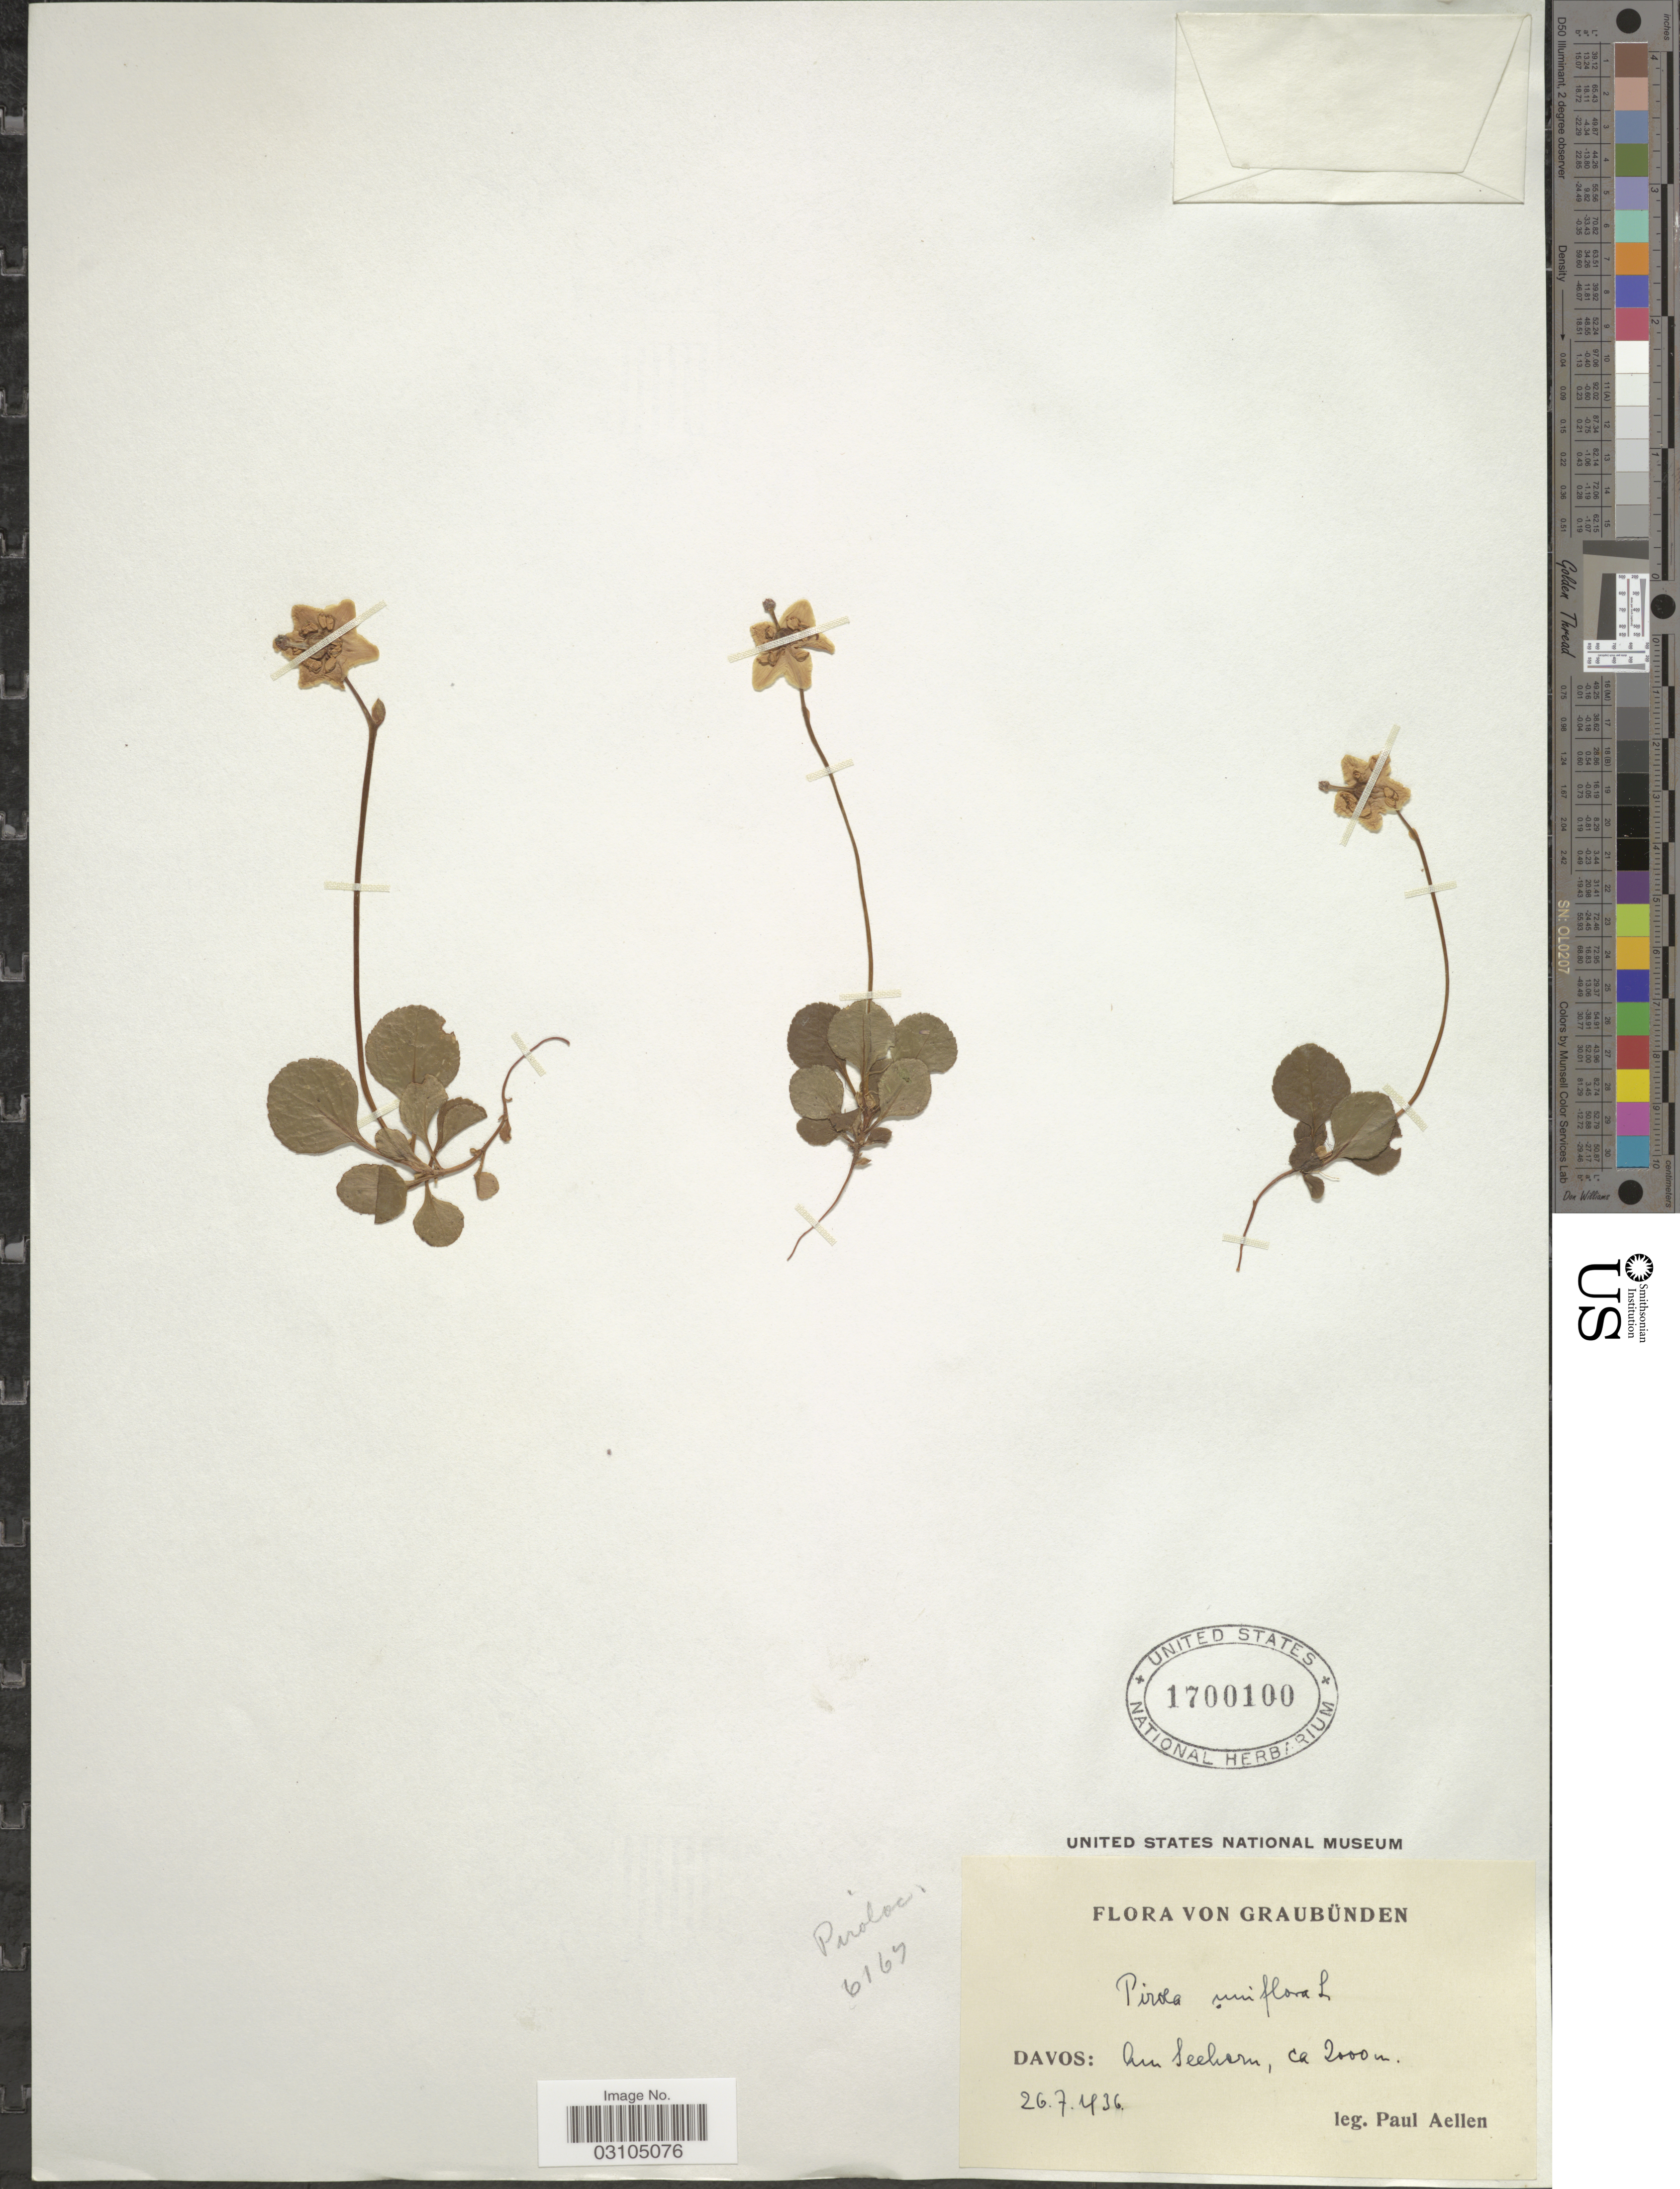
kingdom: Plantae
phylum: Tracheophyta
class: Magnoliopsida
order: Ericales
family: Ericaceae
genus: Moneses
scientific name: Moneses uniflora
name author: (L.) A. Gray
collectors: P. Aellen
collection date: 1936-07-26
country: Switzerland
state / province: Graubunden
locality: Davos: Am Seehorn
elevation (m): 2000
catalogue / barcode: US 1700100